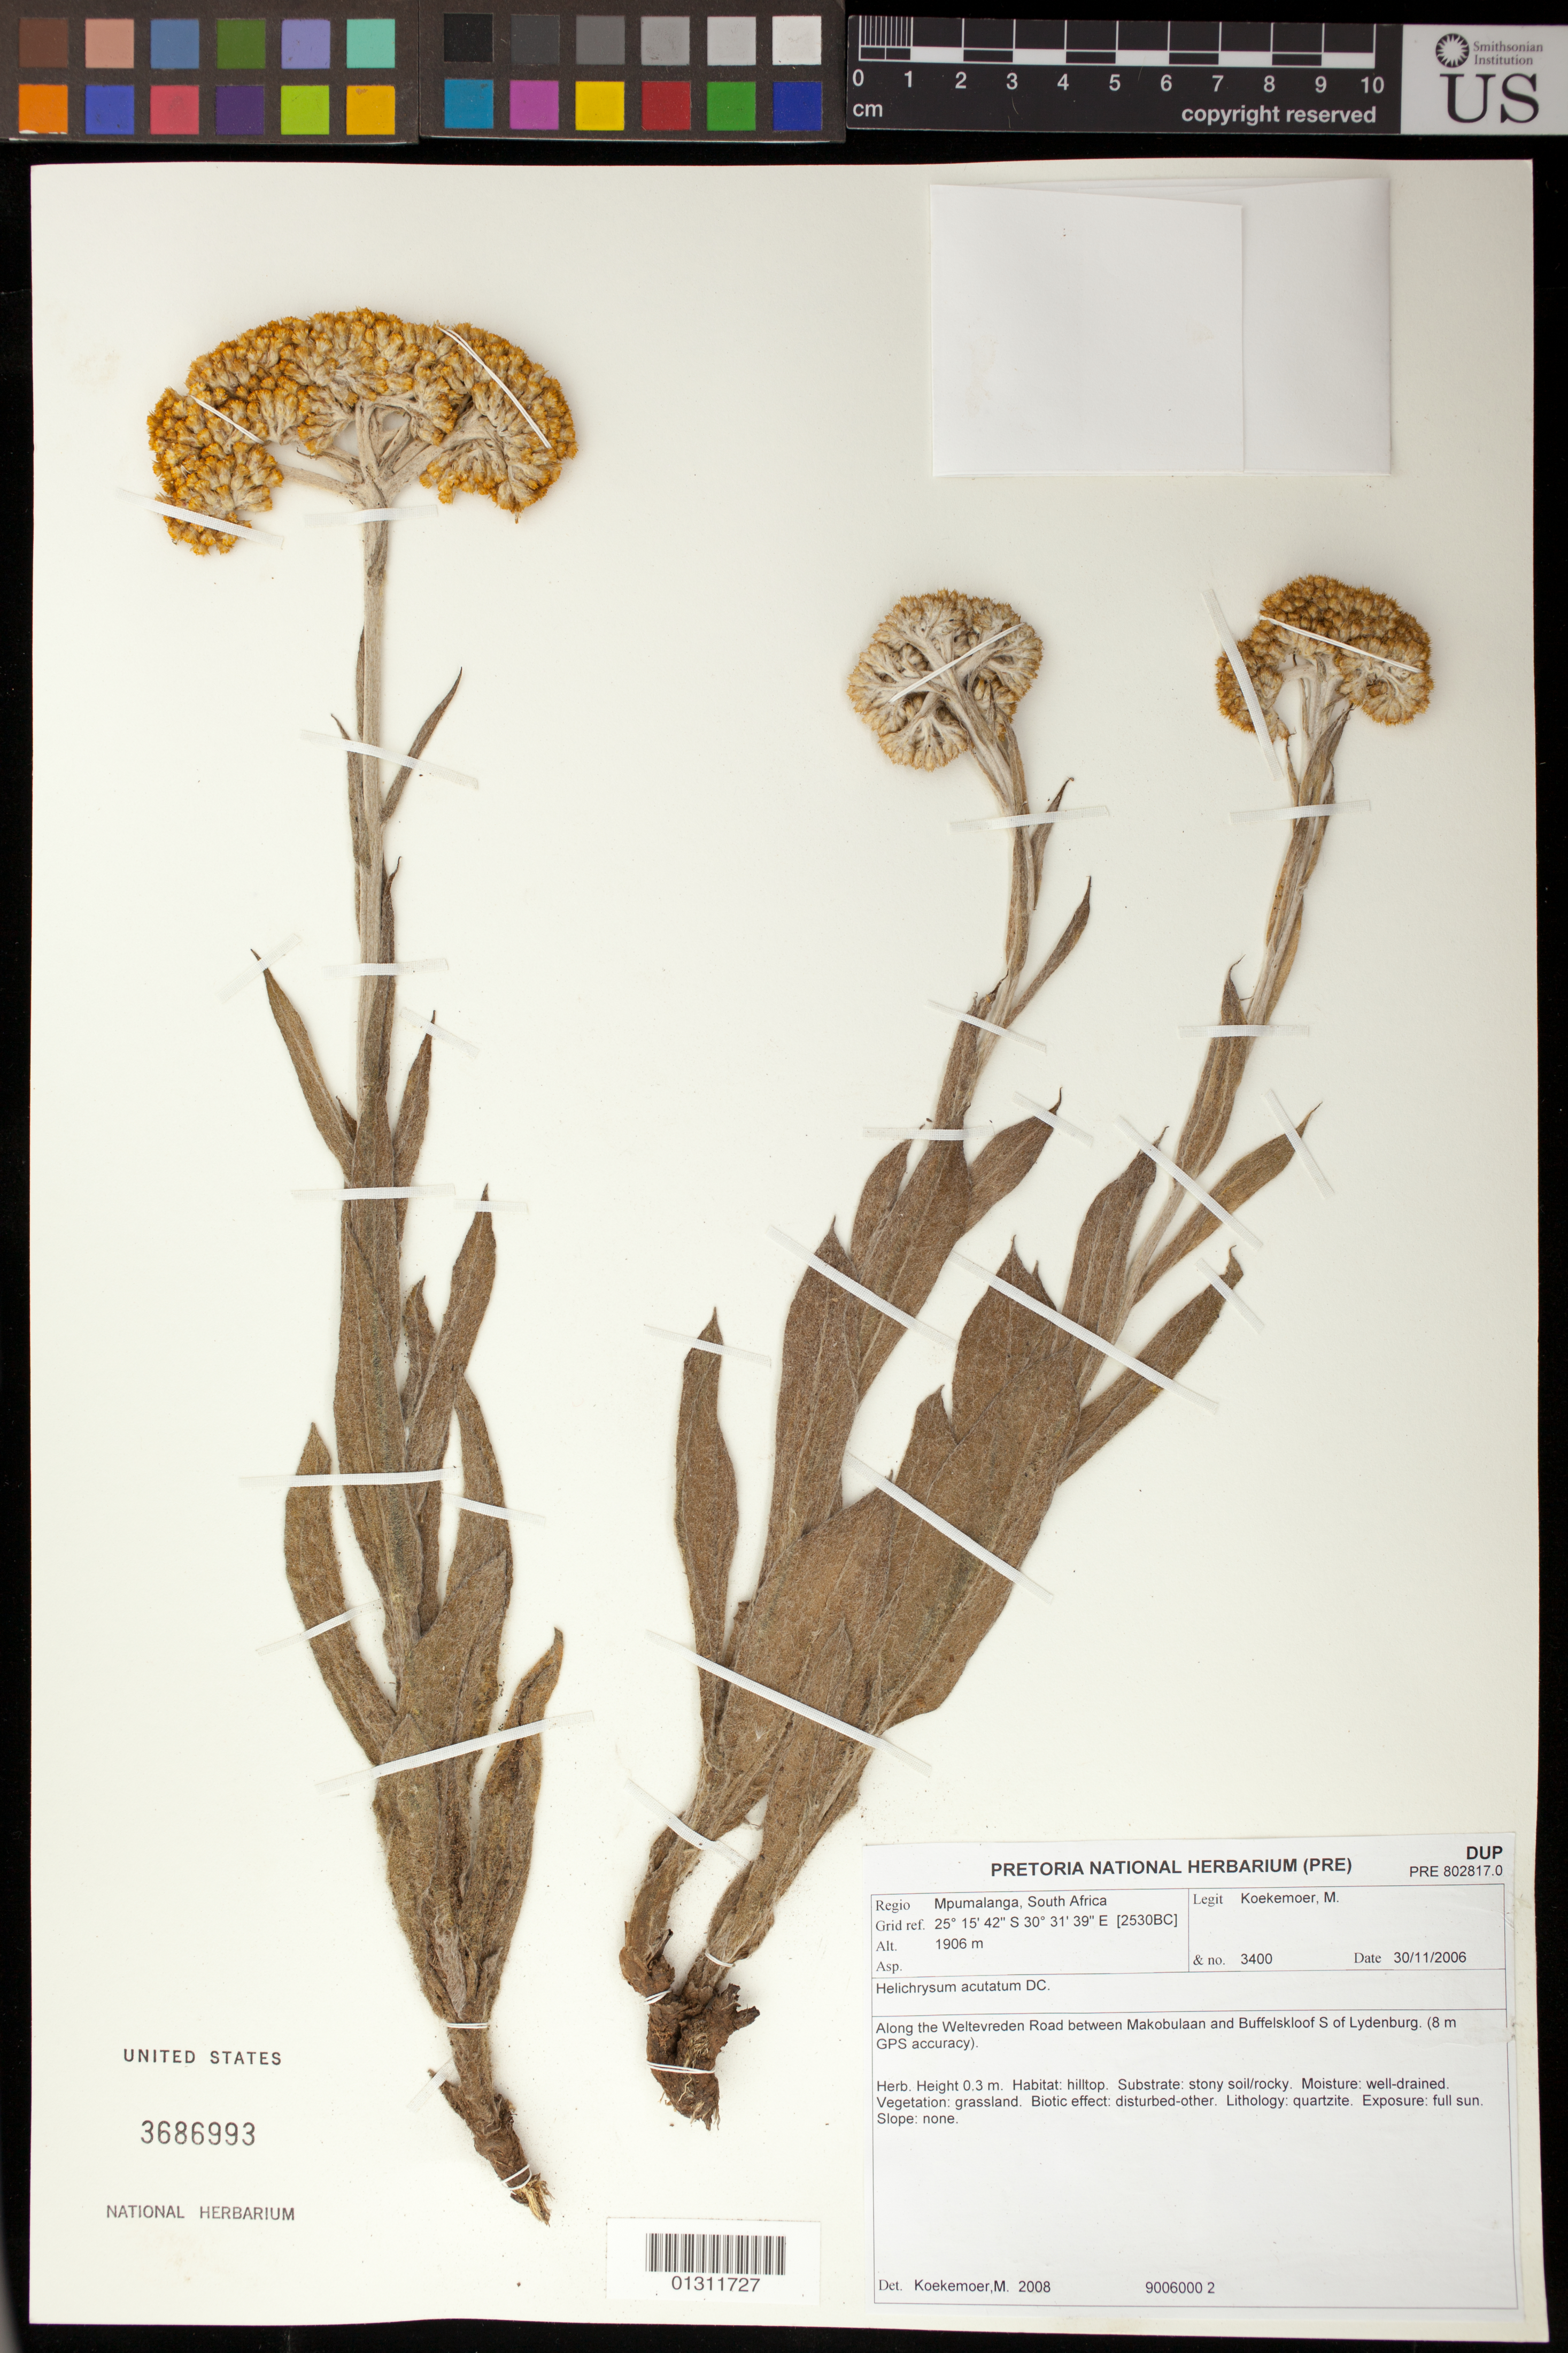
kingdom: Plantae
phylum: Tracheophyta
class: Magnoliopsida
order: Asterales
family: Asteraceae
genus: Helichrysum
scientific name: Helichrysum acutatum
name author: DC.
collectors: M. Koekemoer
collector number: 3400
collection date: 2006-11-30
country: South Africa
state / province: Mpumalanga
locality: Along the Weltevreden road between Makobulaan & Buffelskloof S of Lydenburg. (8 m GPS accuracy)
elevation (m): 1906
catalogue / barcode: US 3686993